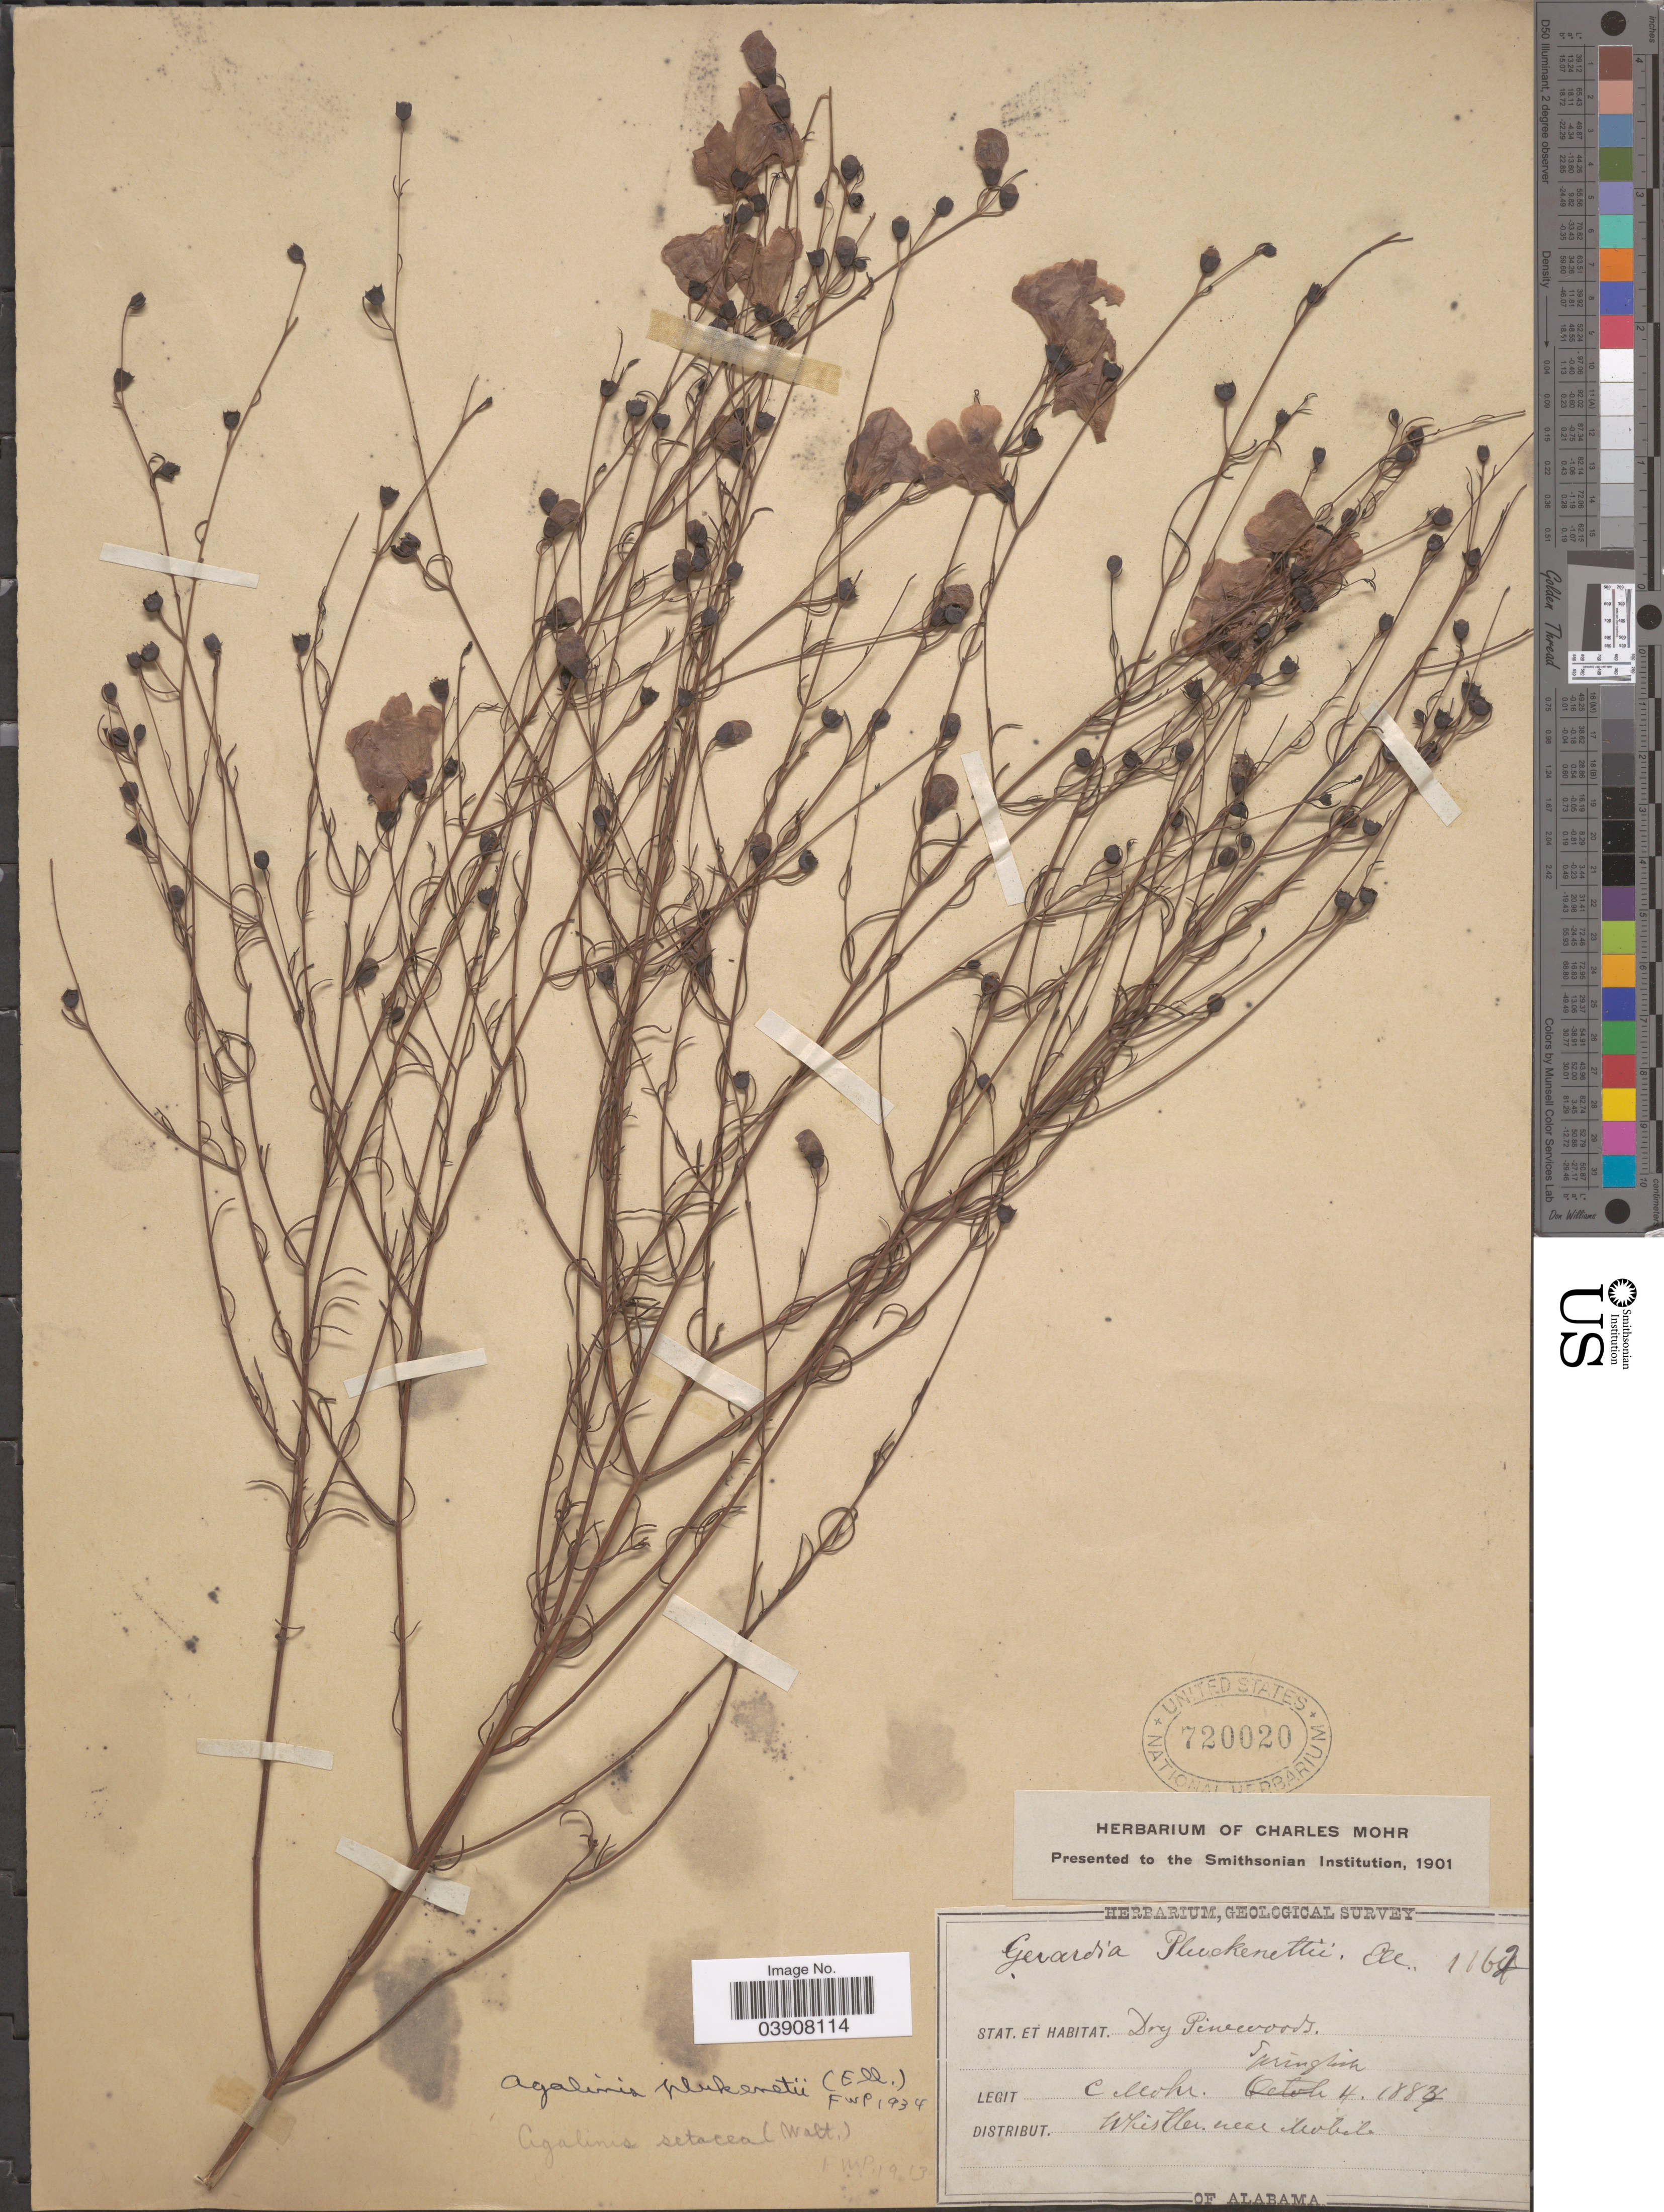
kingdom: Plantae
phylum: Tracheophyta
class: Magnoliopsida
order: Lamiales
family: Orobanchaceae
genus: Agalinis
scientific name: Agalinis plukenetii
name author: (Elliott) Raf.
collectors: C. T. Mohr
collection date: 1884-10-04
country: United States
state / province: Alabama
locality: Whistler near Mobile.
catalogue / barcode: US 720020